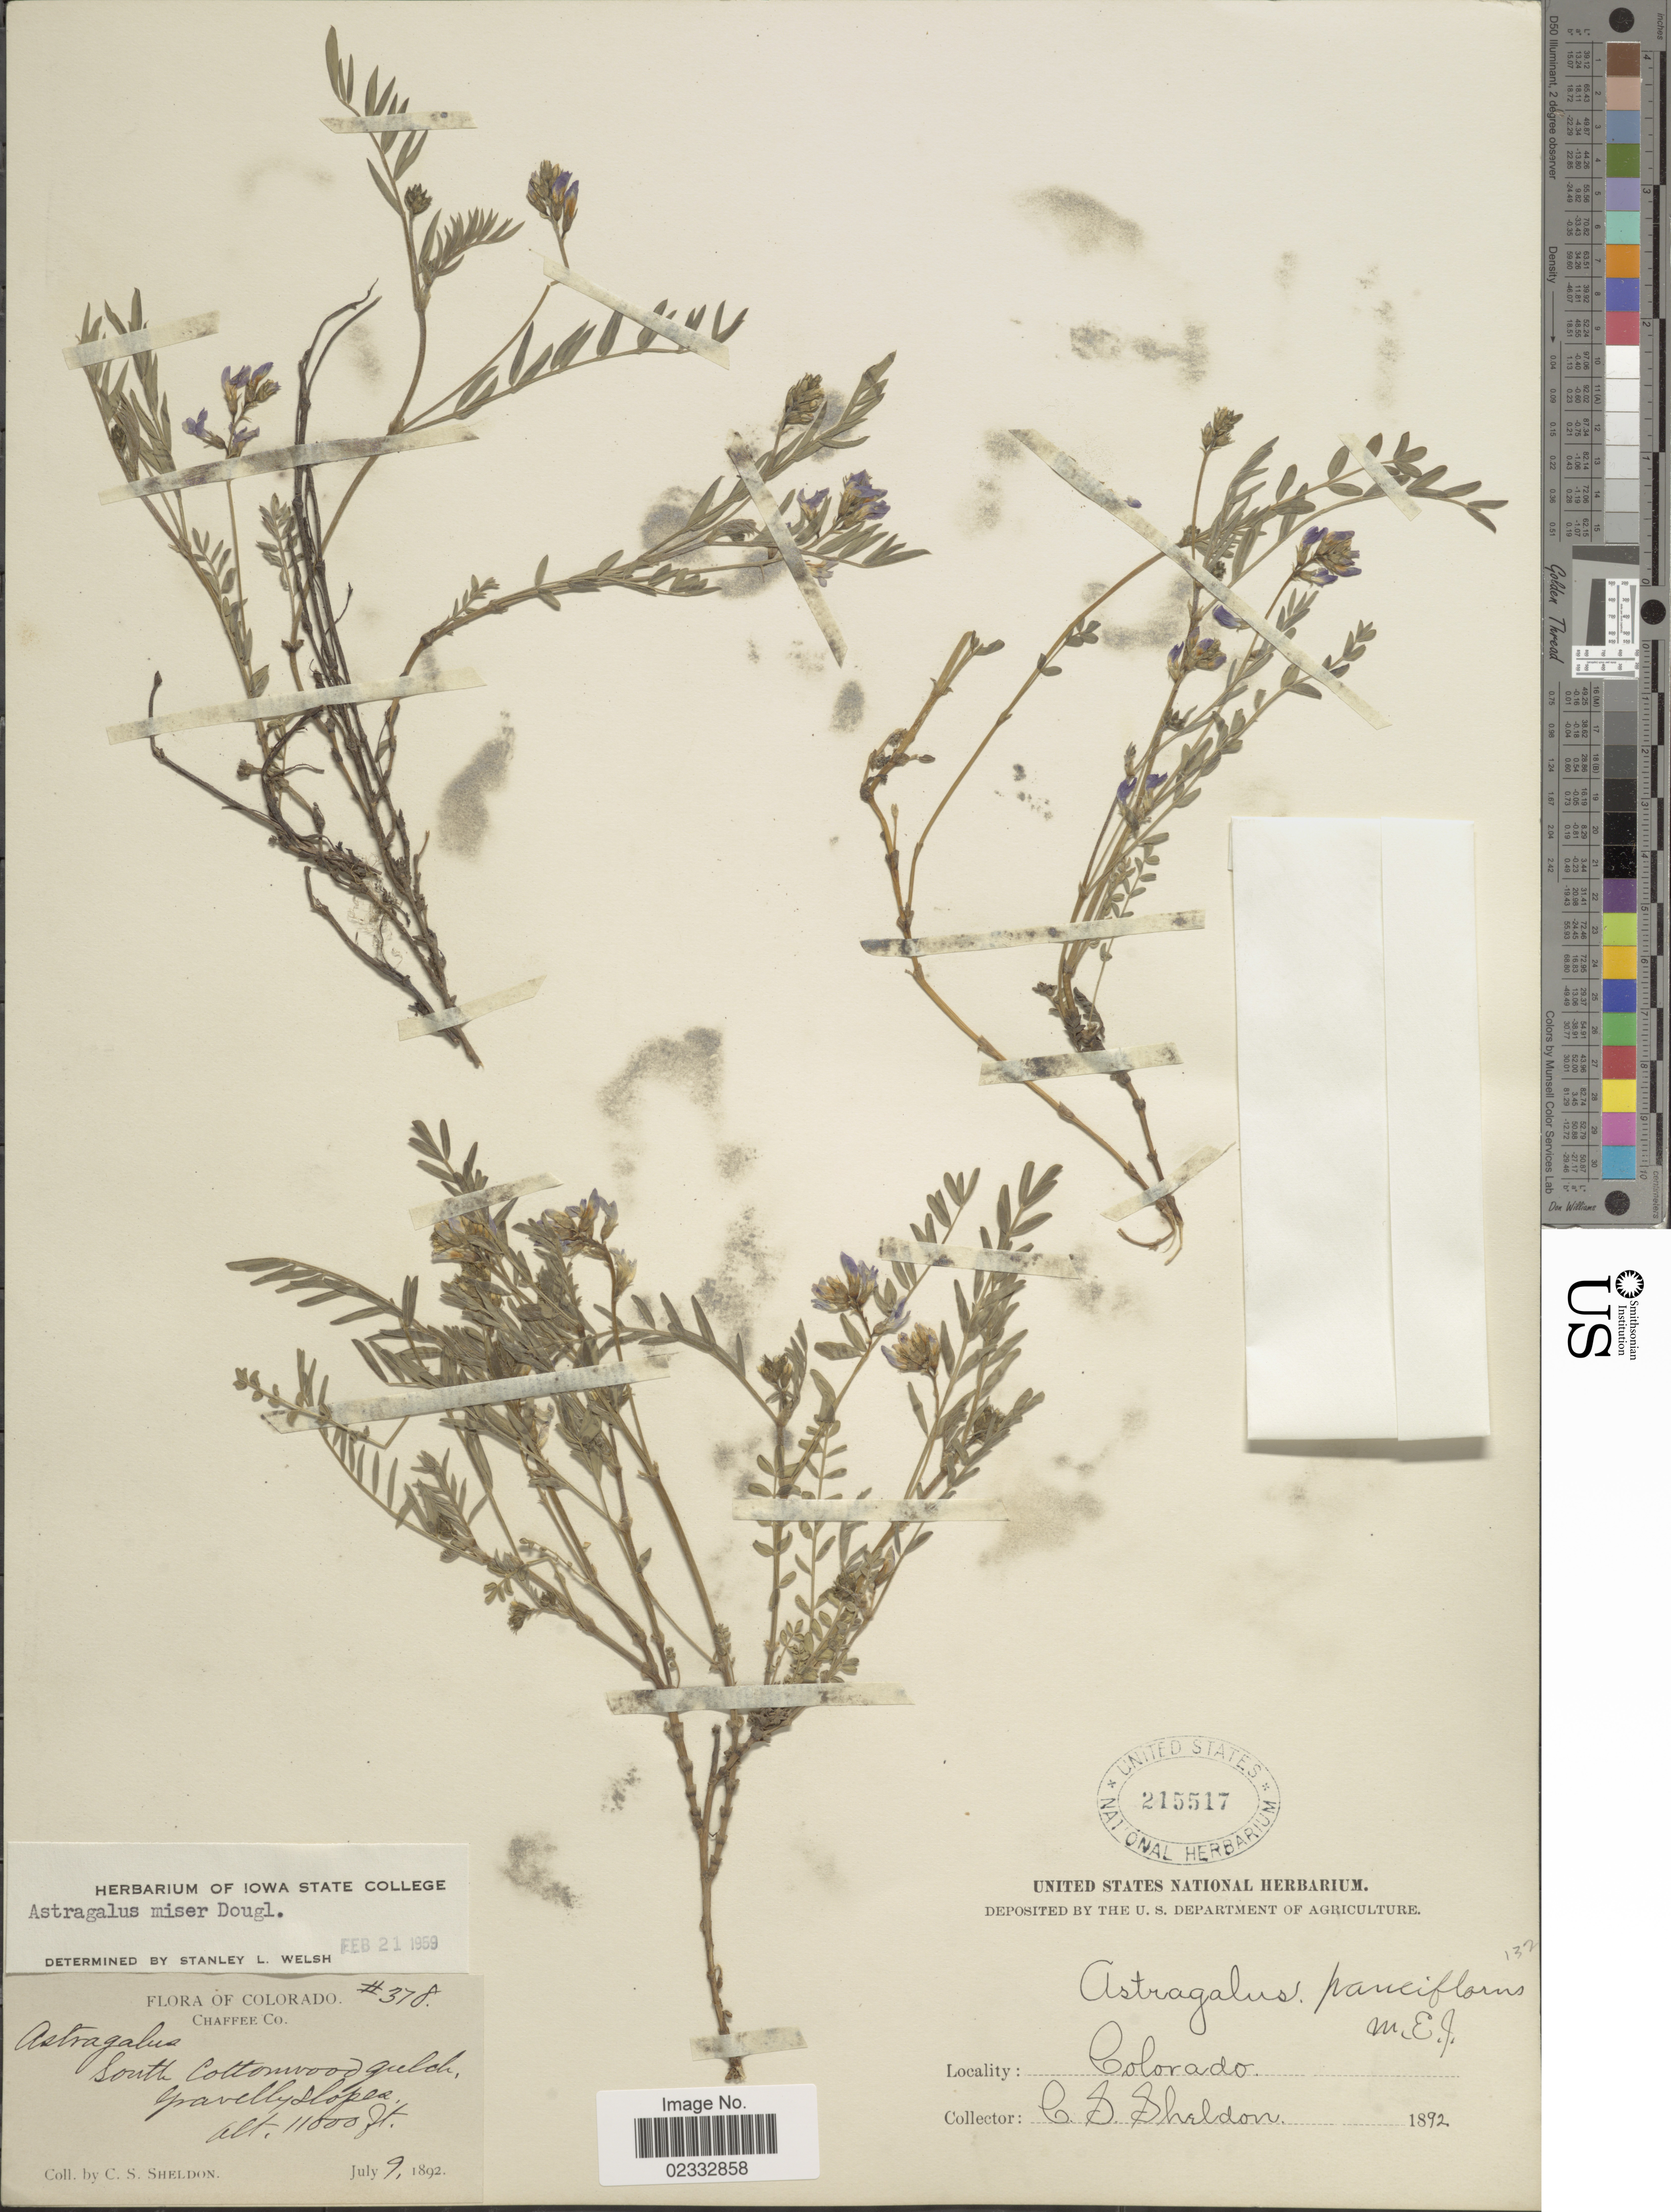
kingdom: Plantae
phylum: Tracheophyta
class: Magnoliopsida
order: Fabales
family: Fabaceae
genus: Astragalus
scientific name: Astragalus miser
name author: Douglas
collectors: C. S. Sheldon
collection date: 1892-07-09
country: United States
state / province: Colorado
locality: Chaffee Co., South Cottonwood gulch, gravelly slopes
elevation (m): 3353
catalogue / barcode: US 215517